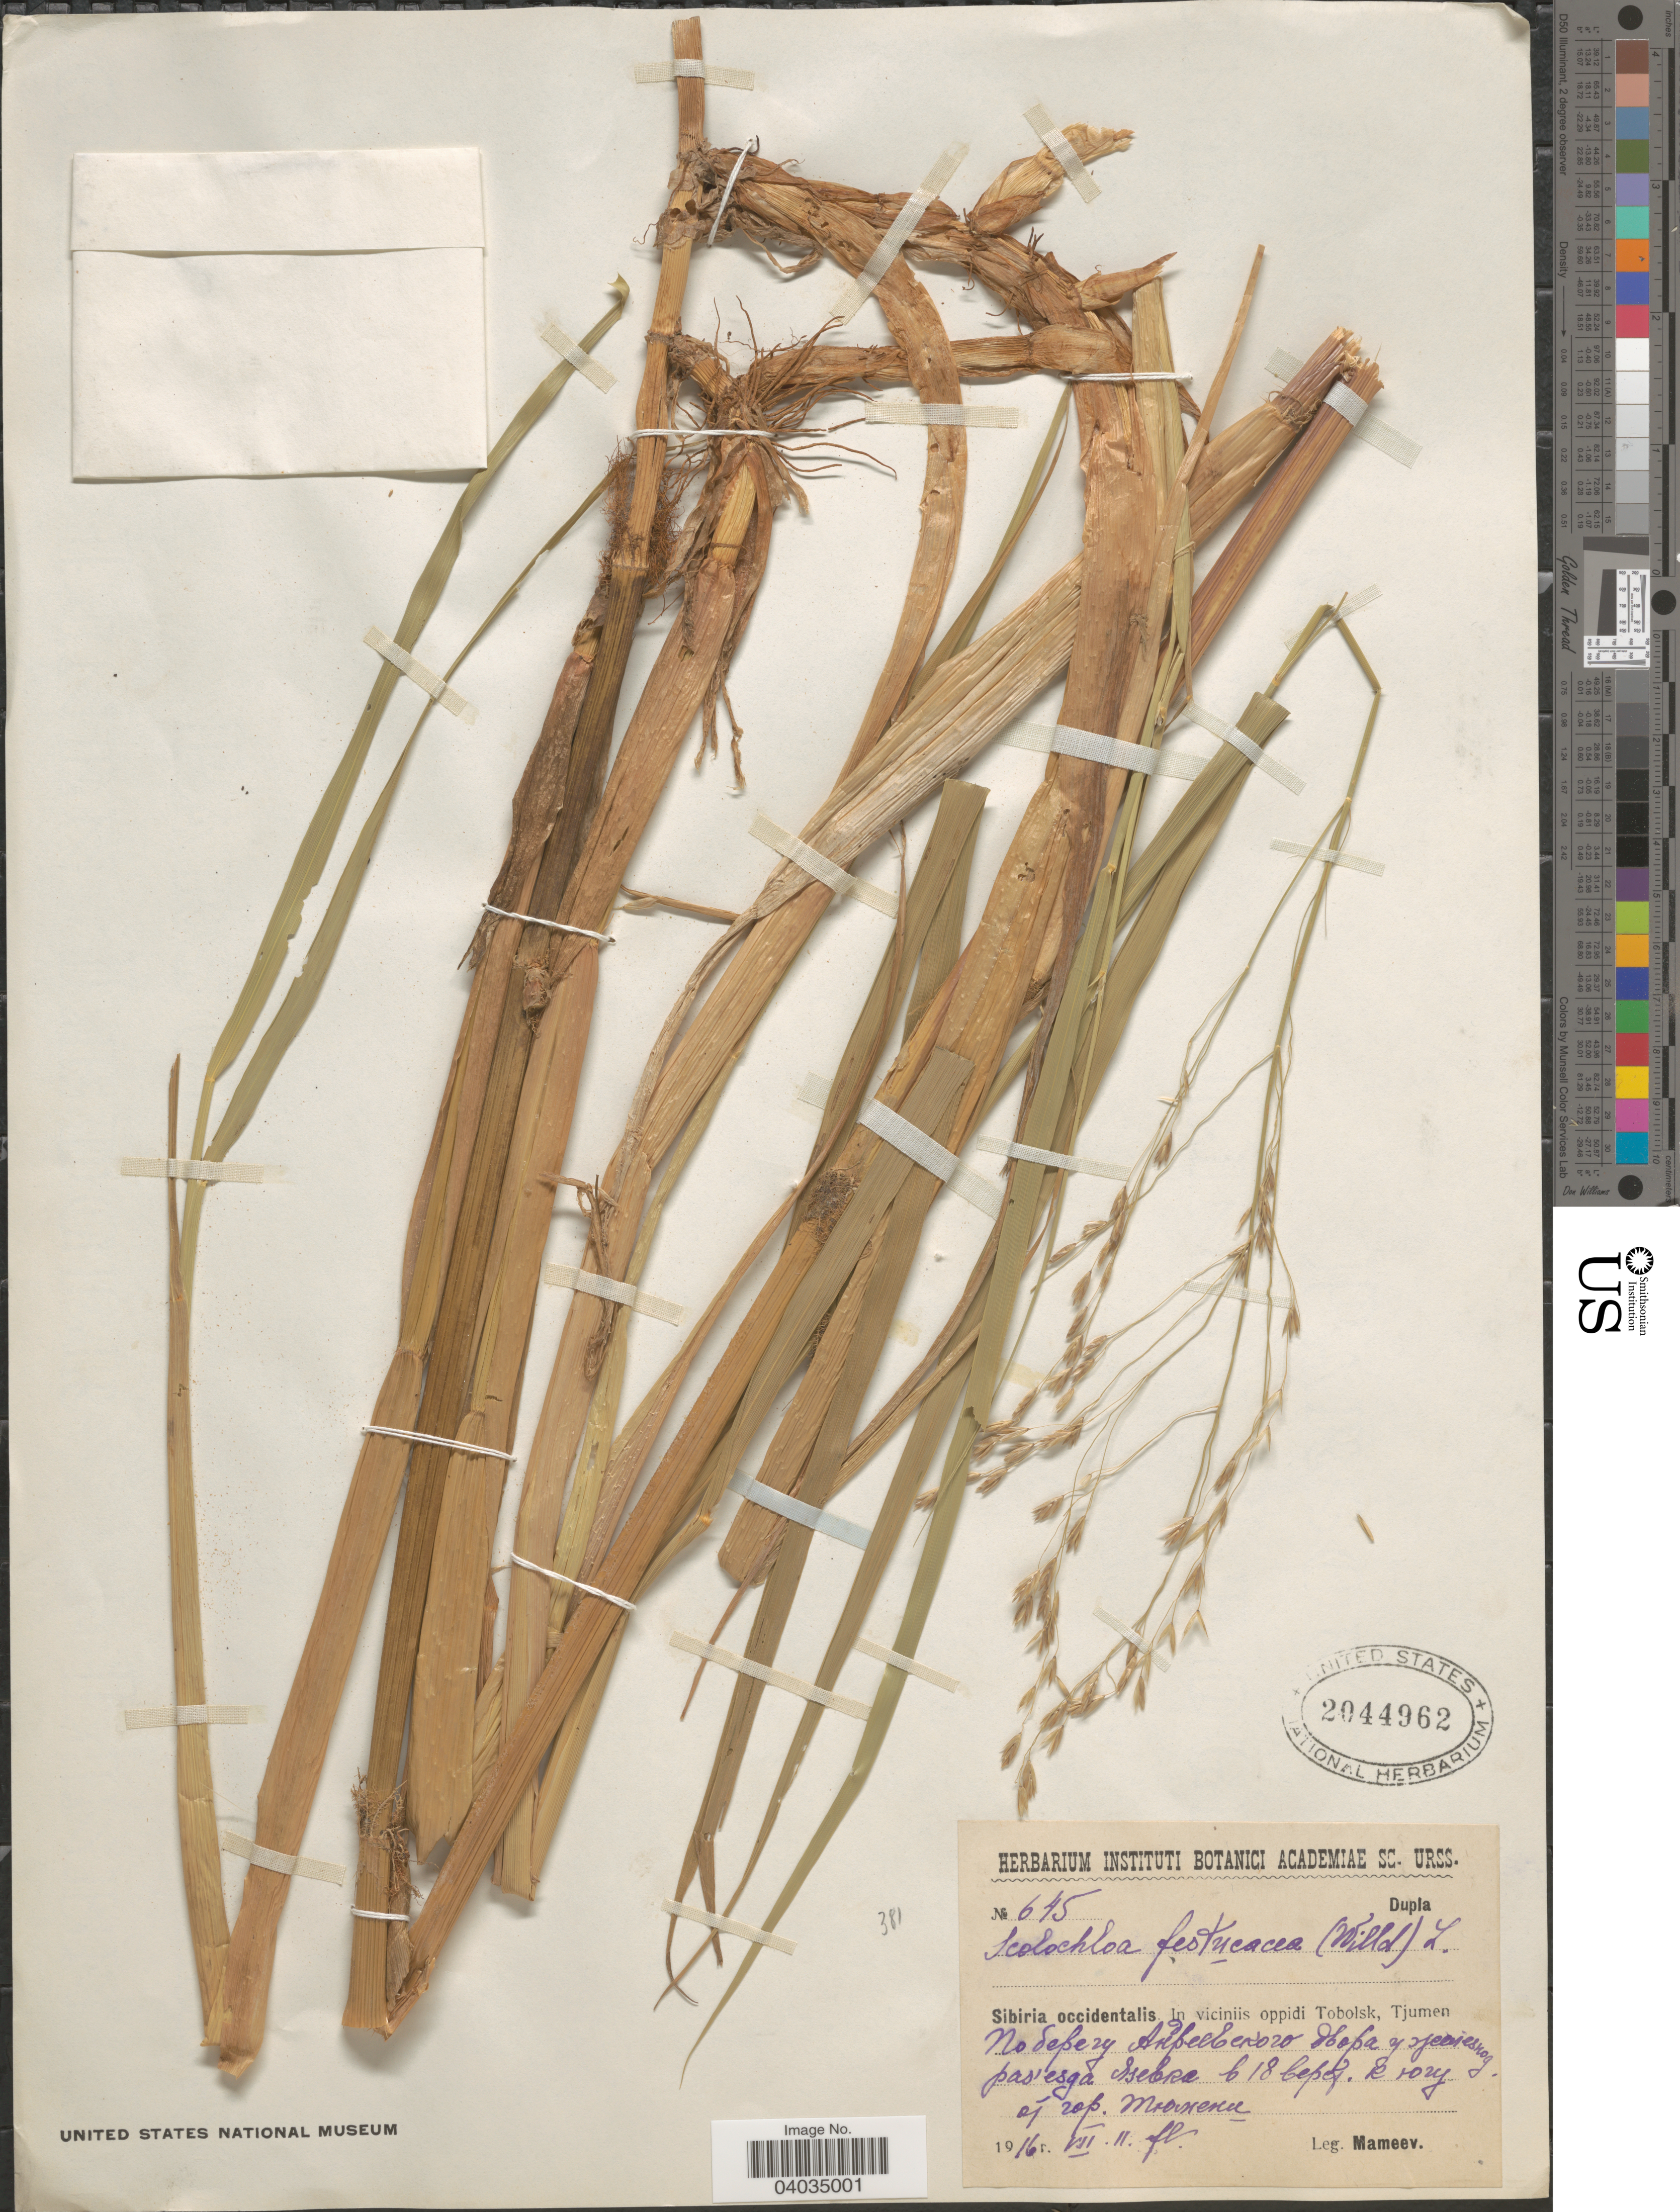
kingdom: Plantae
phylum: Tracheophyta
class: Liliopsida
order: Poales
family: Poaceae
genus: Scolochloa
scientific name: Scolochloa festucacea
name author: (Willd.) Link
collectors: Mameev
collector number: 645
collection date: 1916-07-11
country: Russian Federation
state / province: Tyumen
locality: Sibiria occidentalis. In viciniis oppidi Tobolsk, Tjumen. Yazevka, 19 km S of Tyumen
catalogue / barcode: US 2044962